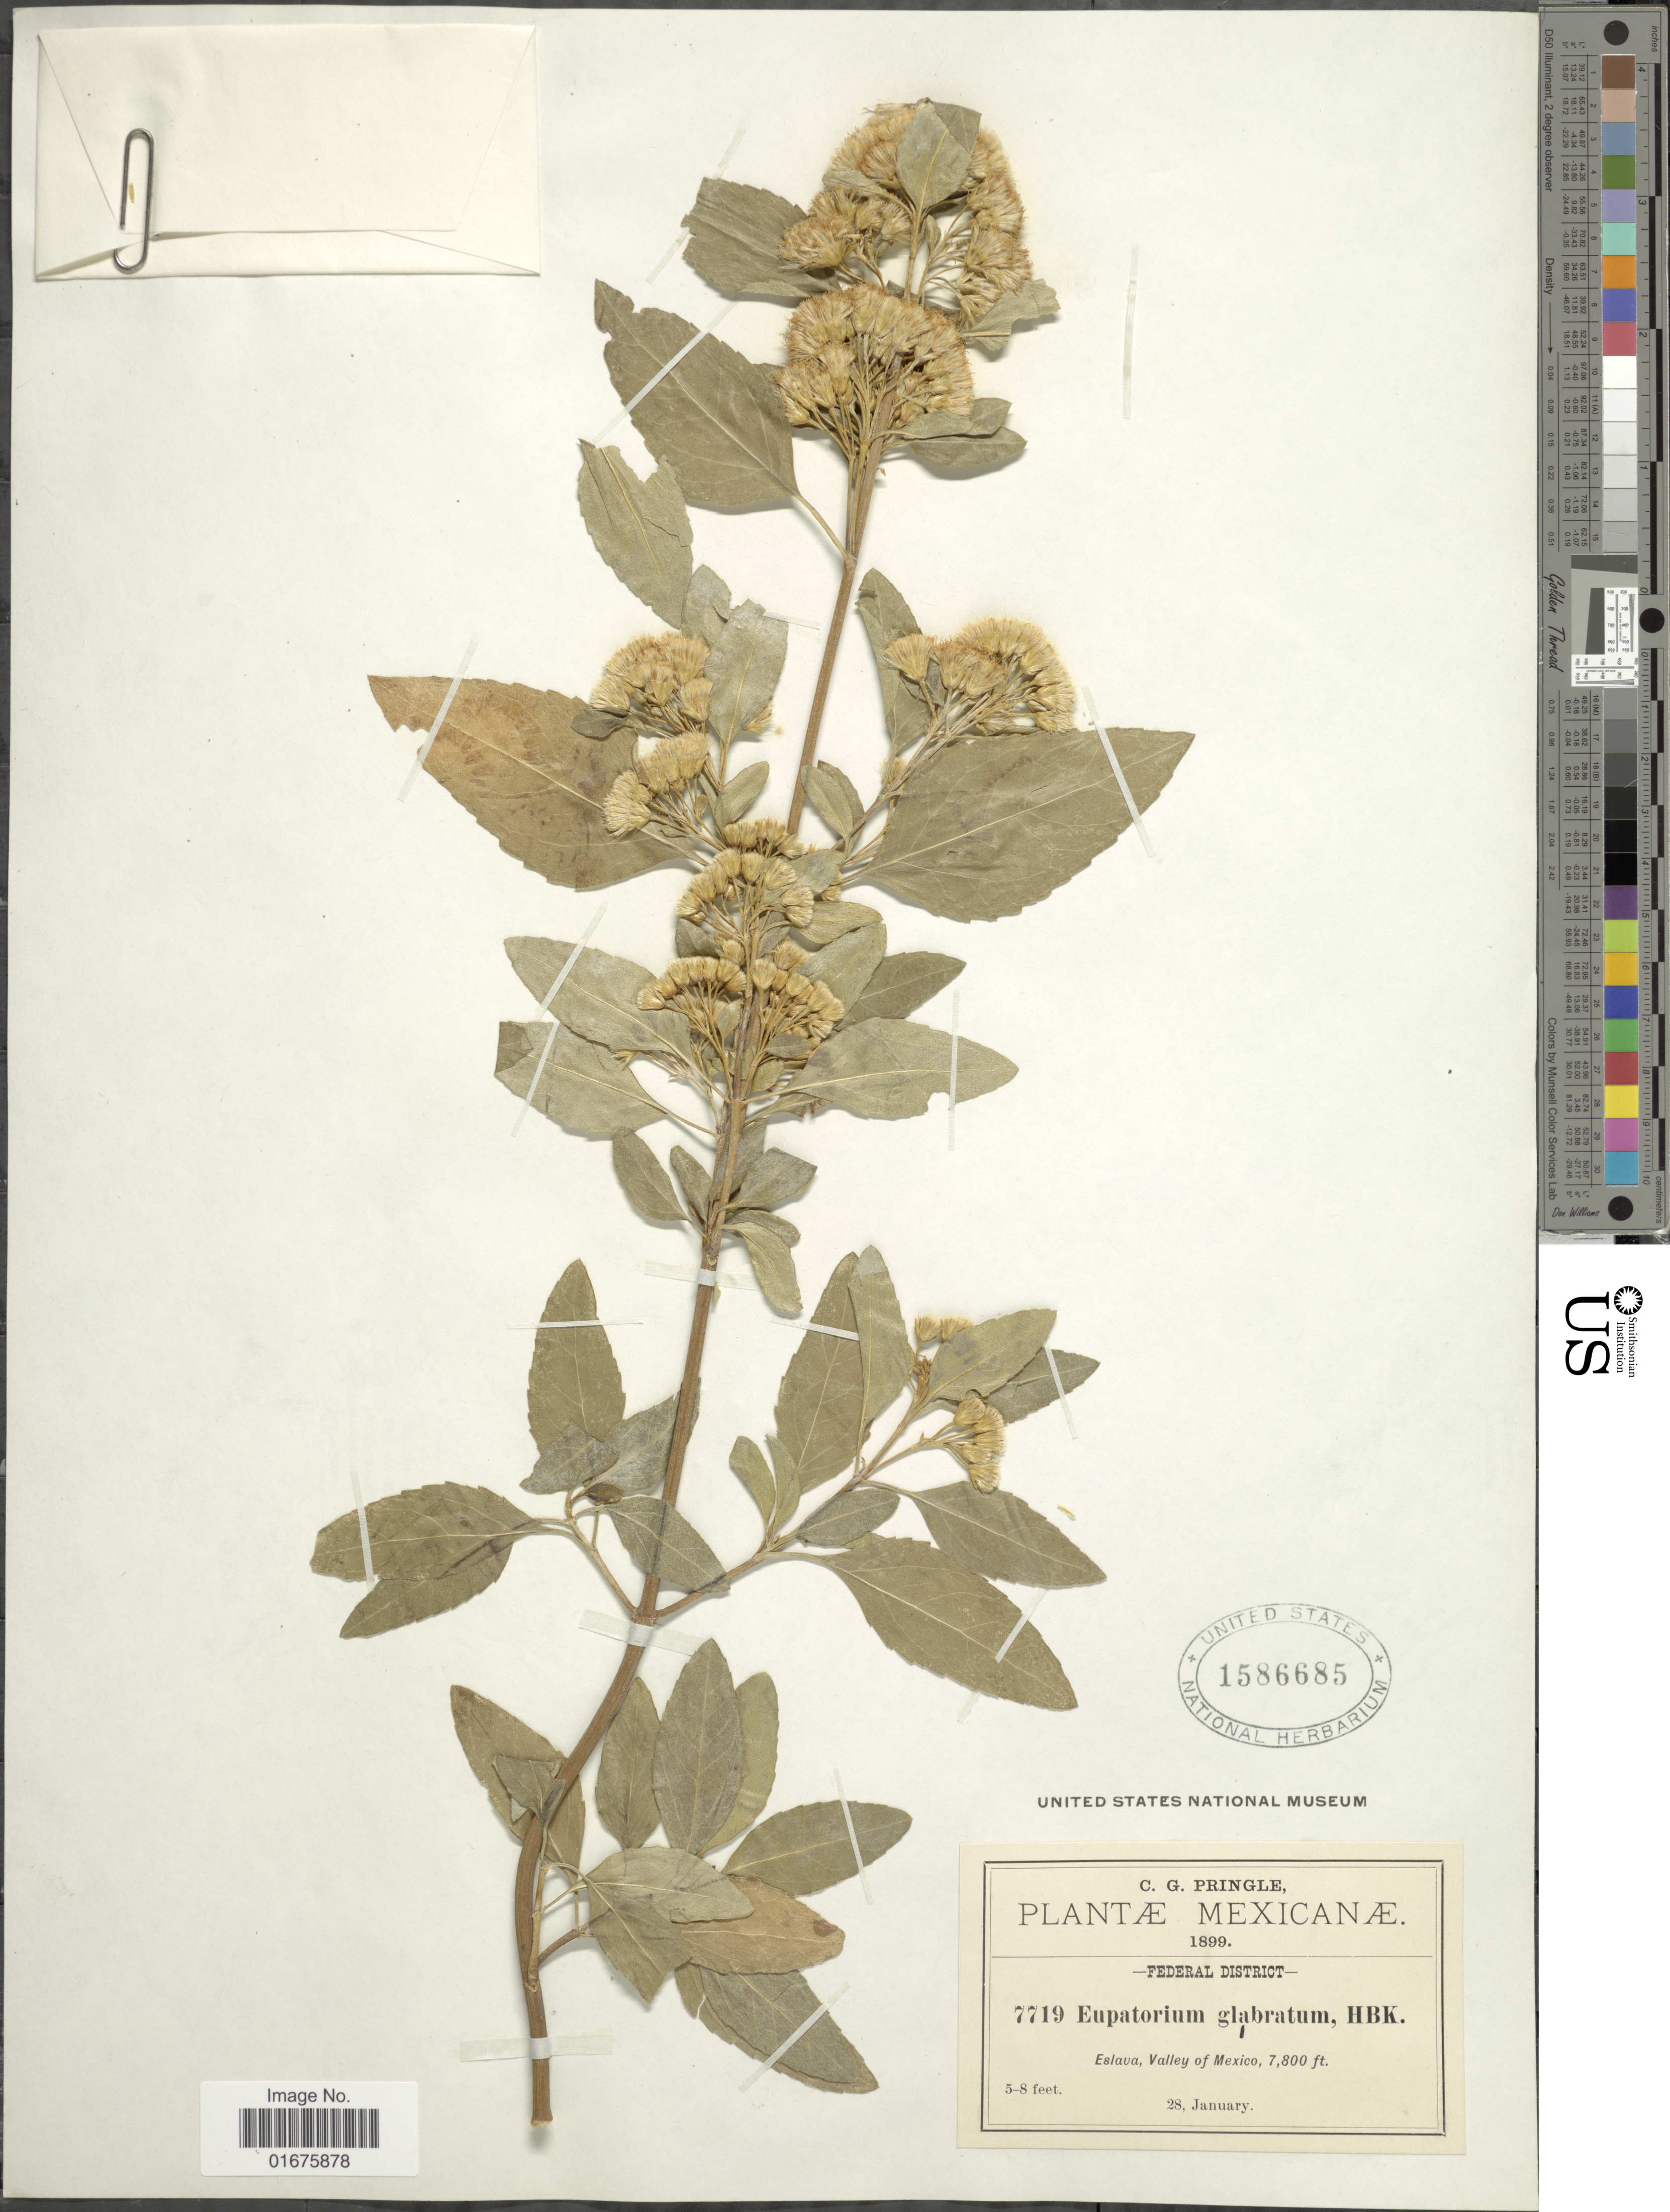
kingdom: Plantae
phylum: Tracheophyta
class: Magnoliopsida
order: Asterales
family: Asteraceae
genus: Ageratina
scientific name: Ageratina glabrata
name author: (Kunth) R.M. King & H. Rob.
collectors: C. G. Pringle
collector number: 7719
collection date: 1899-01-28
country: Mexico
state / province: Distrito Federal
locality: Federal District, Eslava, Valley of Mexico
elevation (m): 2377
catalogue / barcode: US 1586685